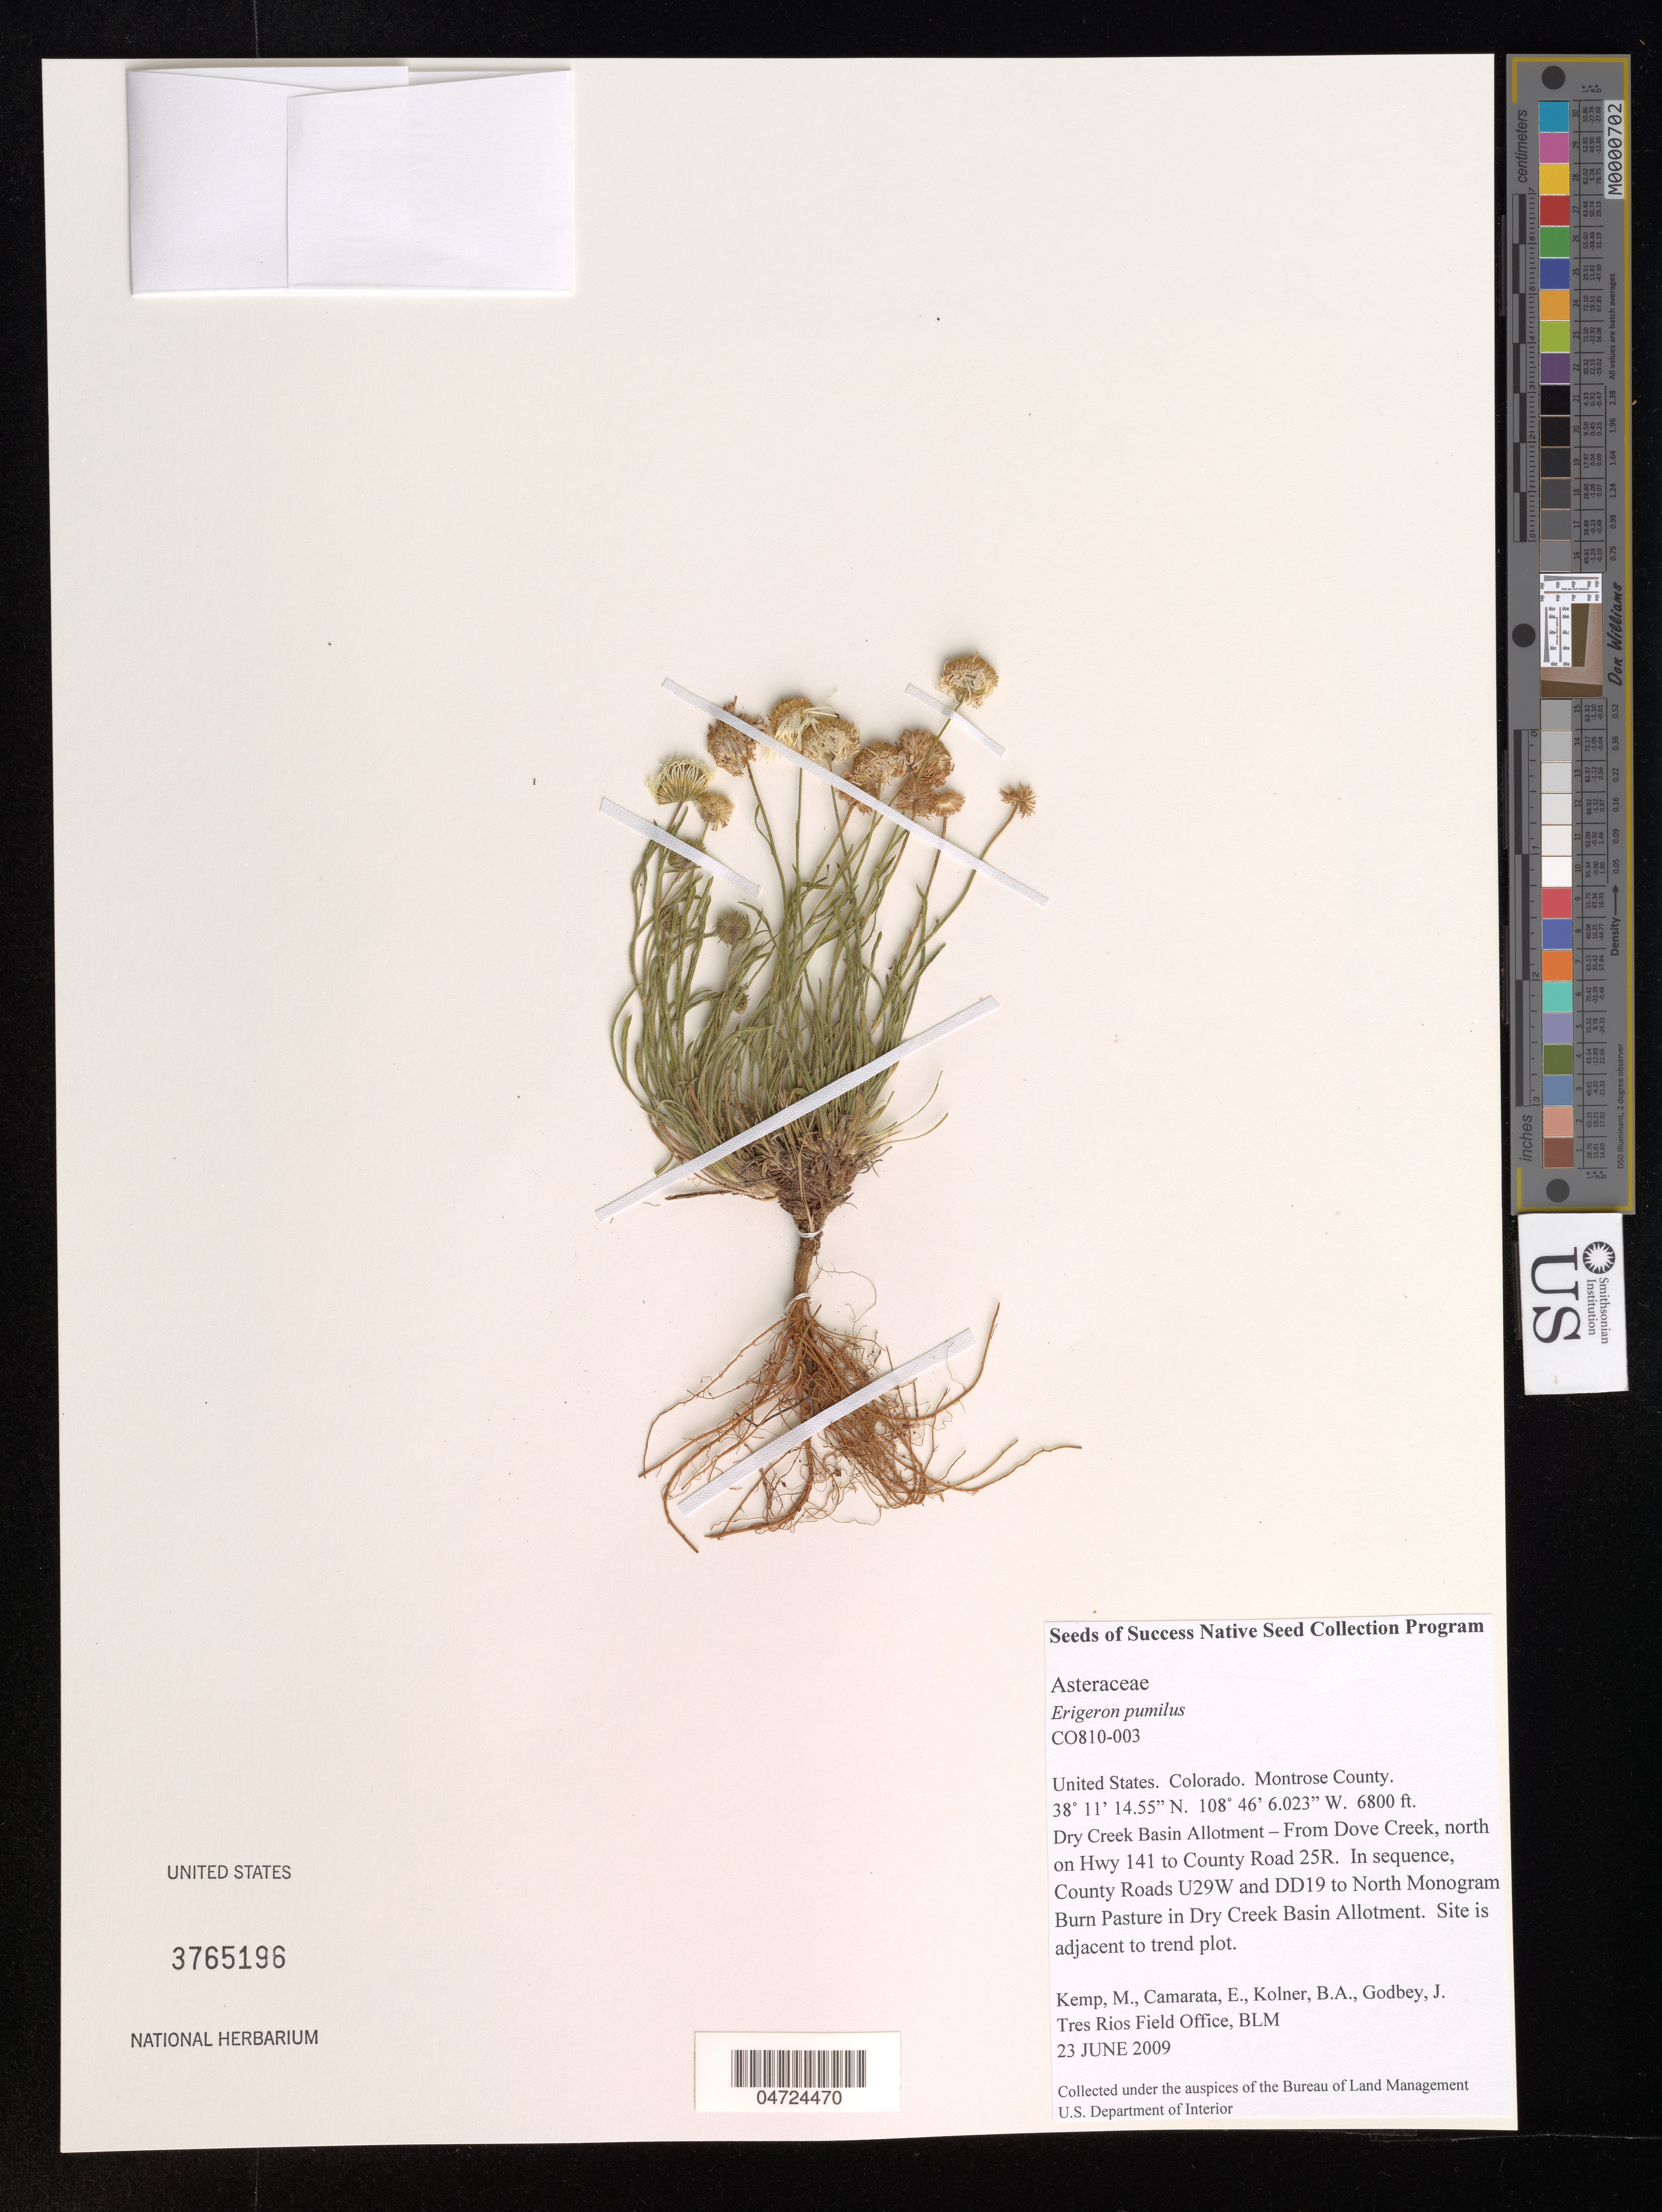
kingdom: Plantae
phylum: Tracheophyta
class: Magnoliopsida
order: Asterales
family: Asteraceae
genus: Erigeron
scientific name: Erigeron pumilus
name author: Nutt.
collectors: M. Kemp, E. Camarata, B. Kolner & J. Godbey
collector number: CO810-003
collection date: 2009-06-23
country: United States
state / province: Colorado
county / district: Montrose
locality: Montrose County. Dry Creek Basin Allotment - From Dove Creek, north on Hwy 141 to County Road 25R. In sequence, County Roads U29W and DD19 to North Monogram Burn Pasture in Dry Creek Basin Allotment. Site is adjacent to trend plot.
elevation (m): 2073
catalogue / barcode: US 3765196